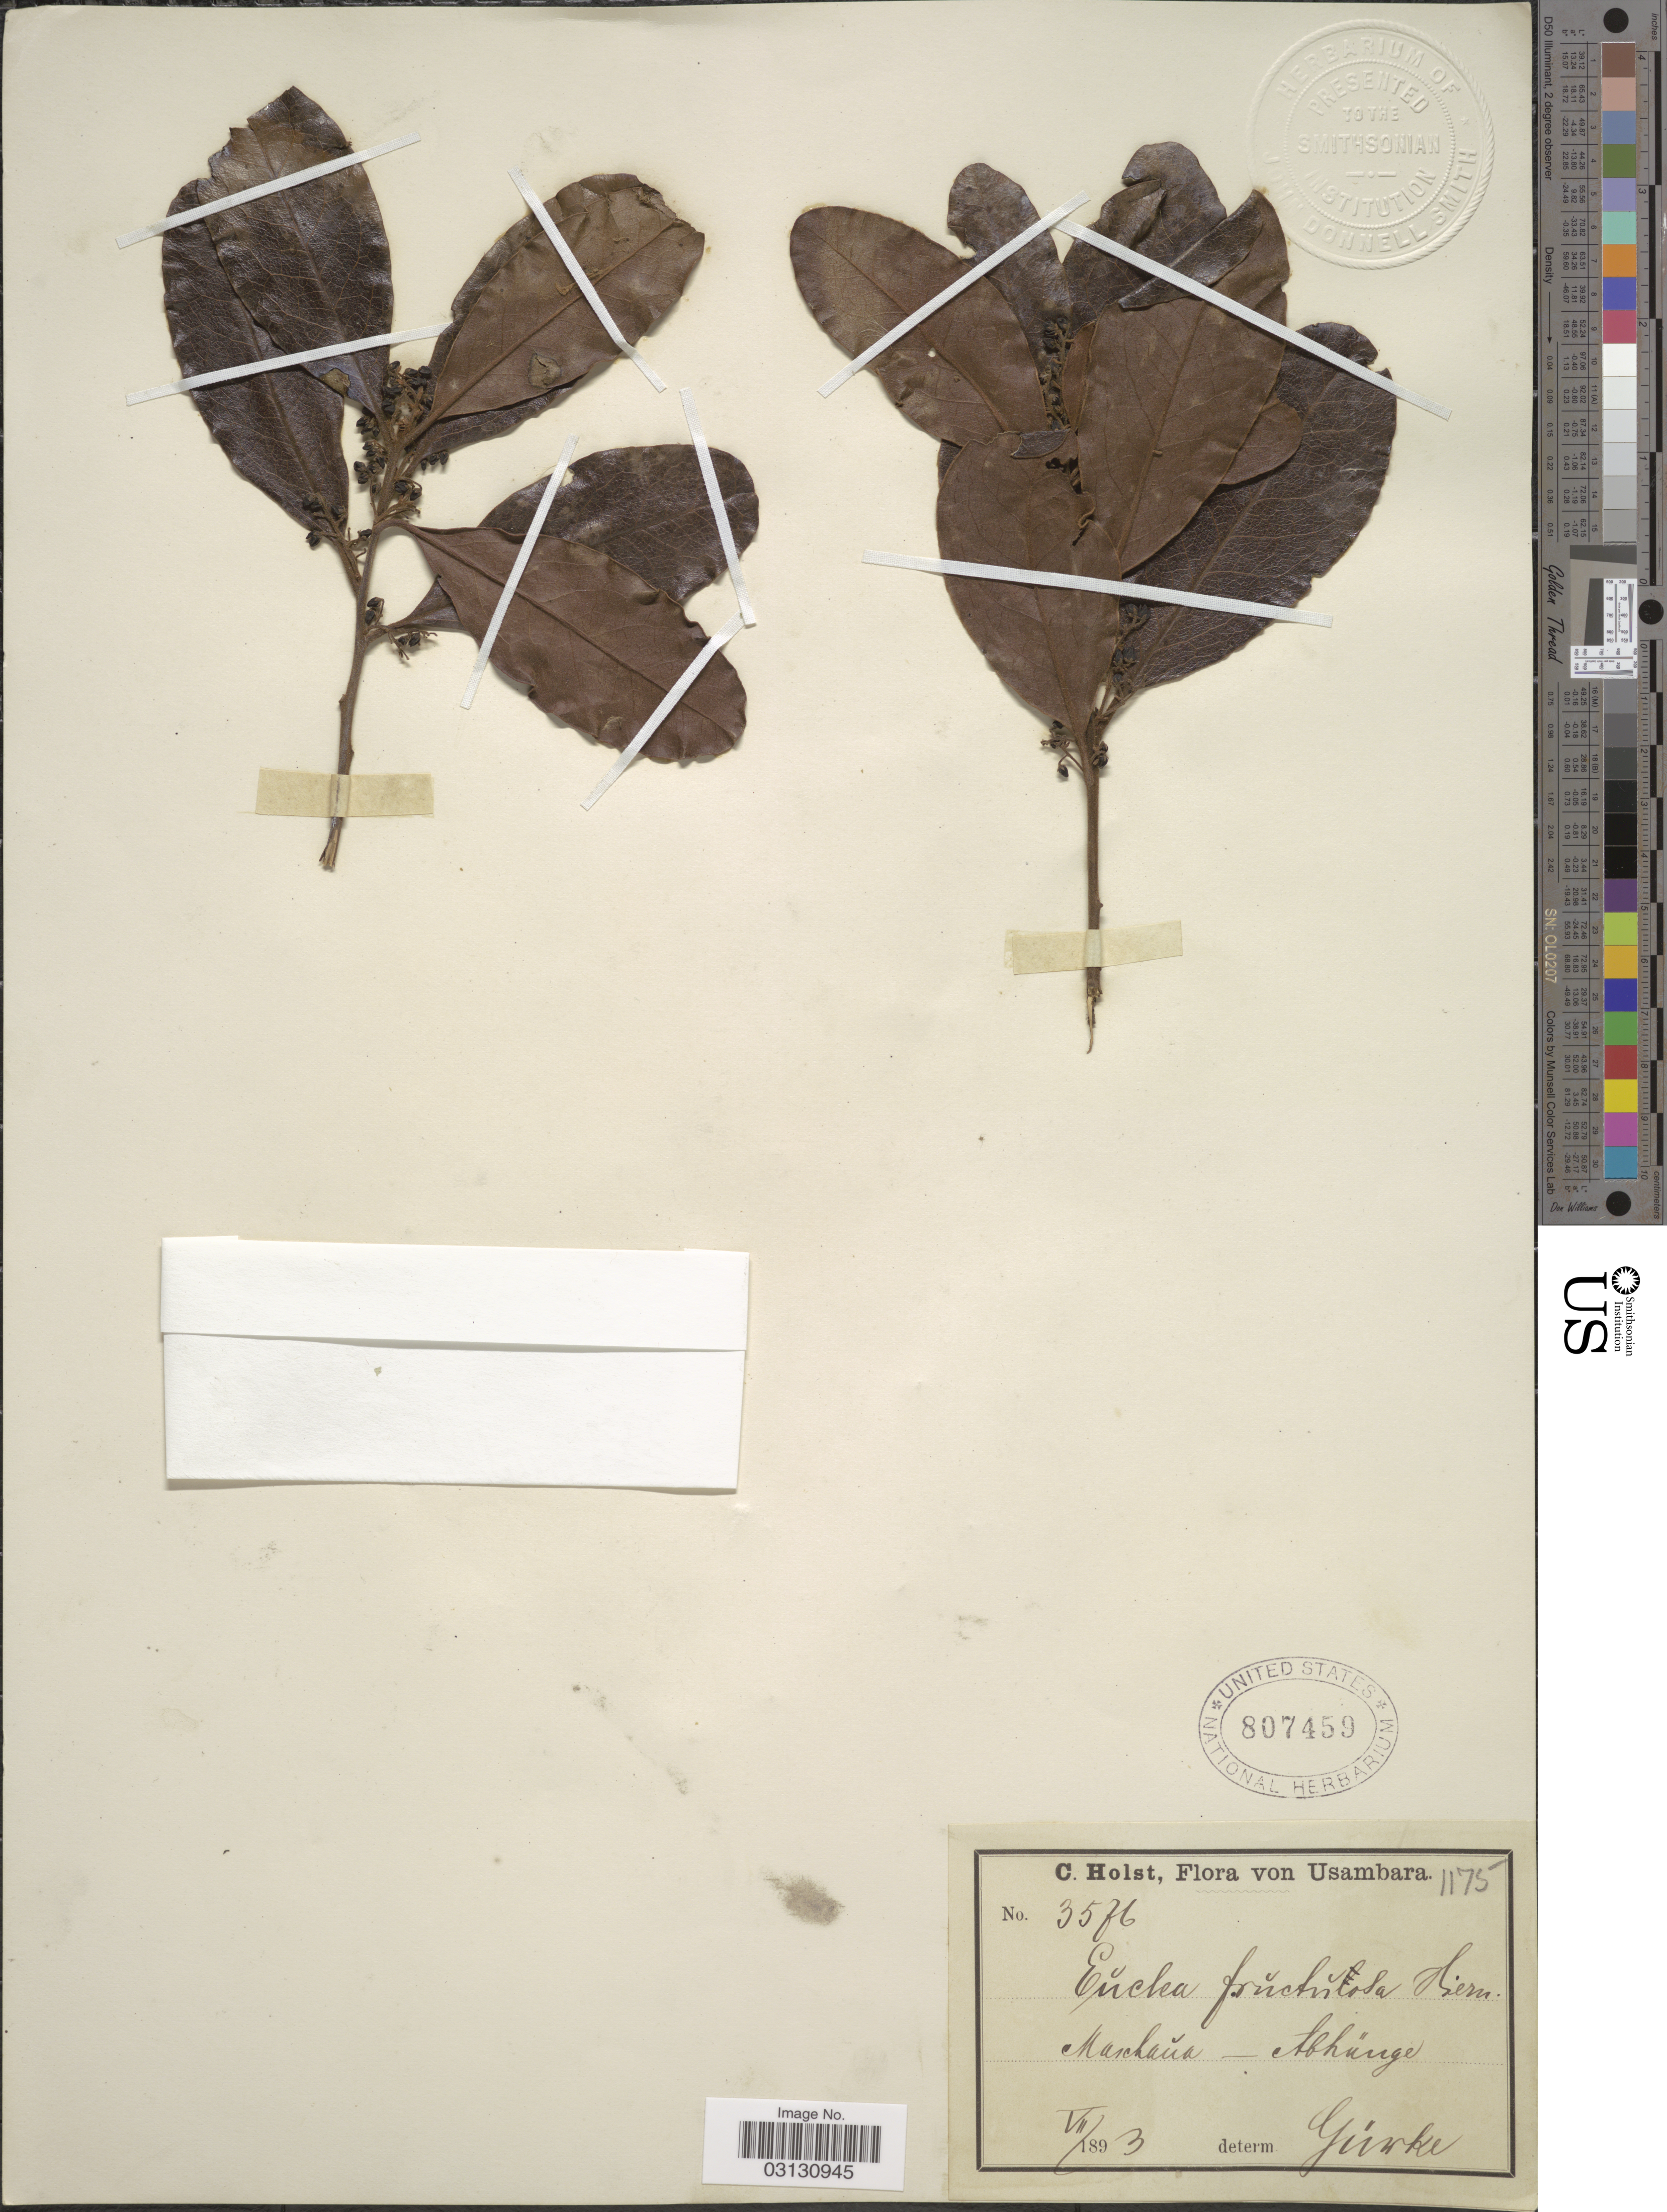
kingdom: Plantae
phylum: Tracheophyta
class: Magnoliopsida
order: Ericales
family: Ebenaceae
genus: Euclea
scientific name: Euclea fructuosa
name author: Hiern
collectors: C. H. Holst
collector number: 3576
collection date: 1893-07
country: Tanzania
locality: Usambara. Maschaua - Abhünge.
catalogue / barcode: US 807459